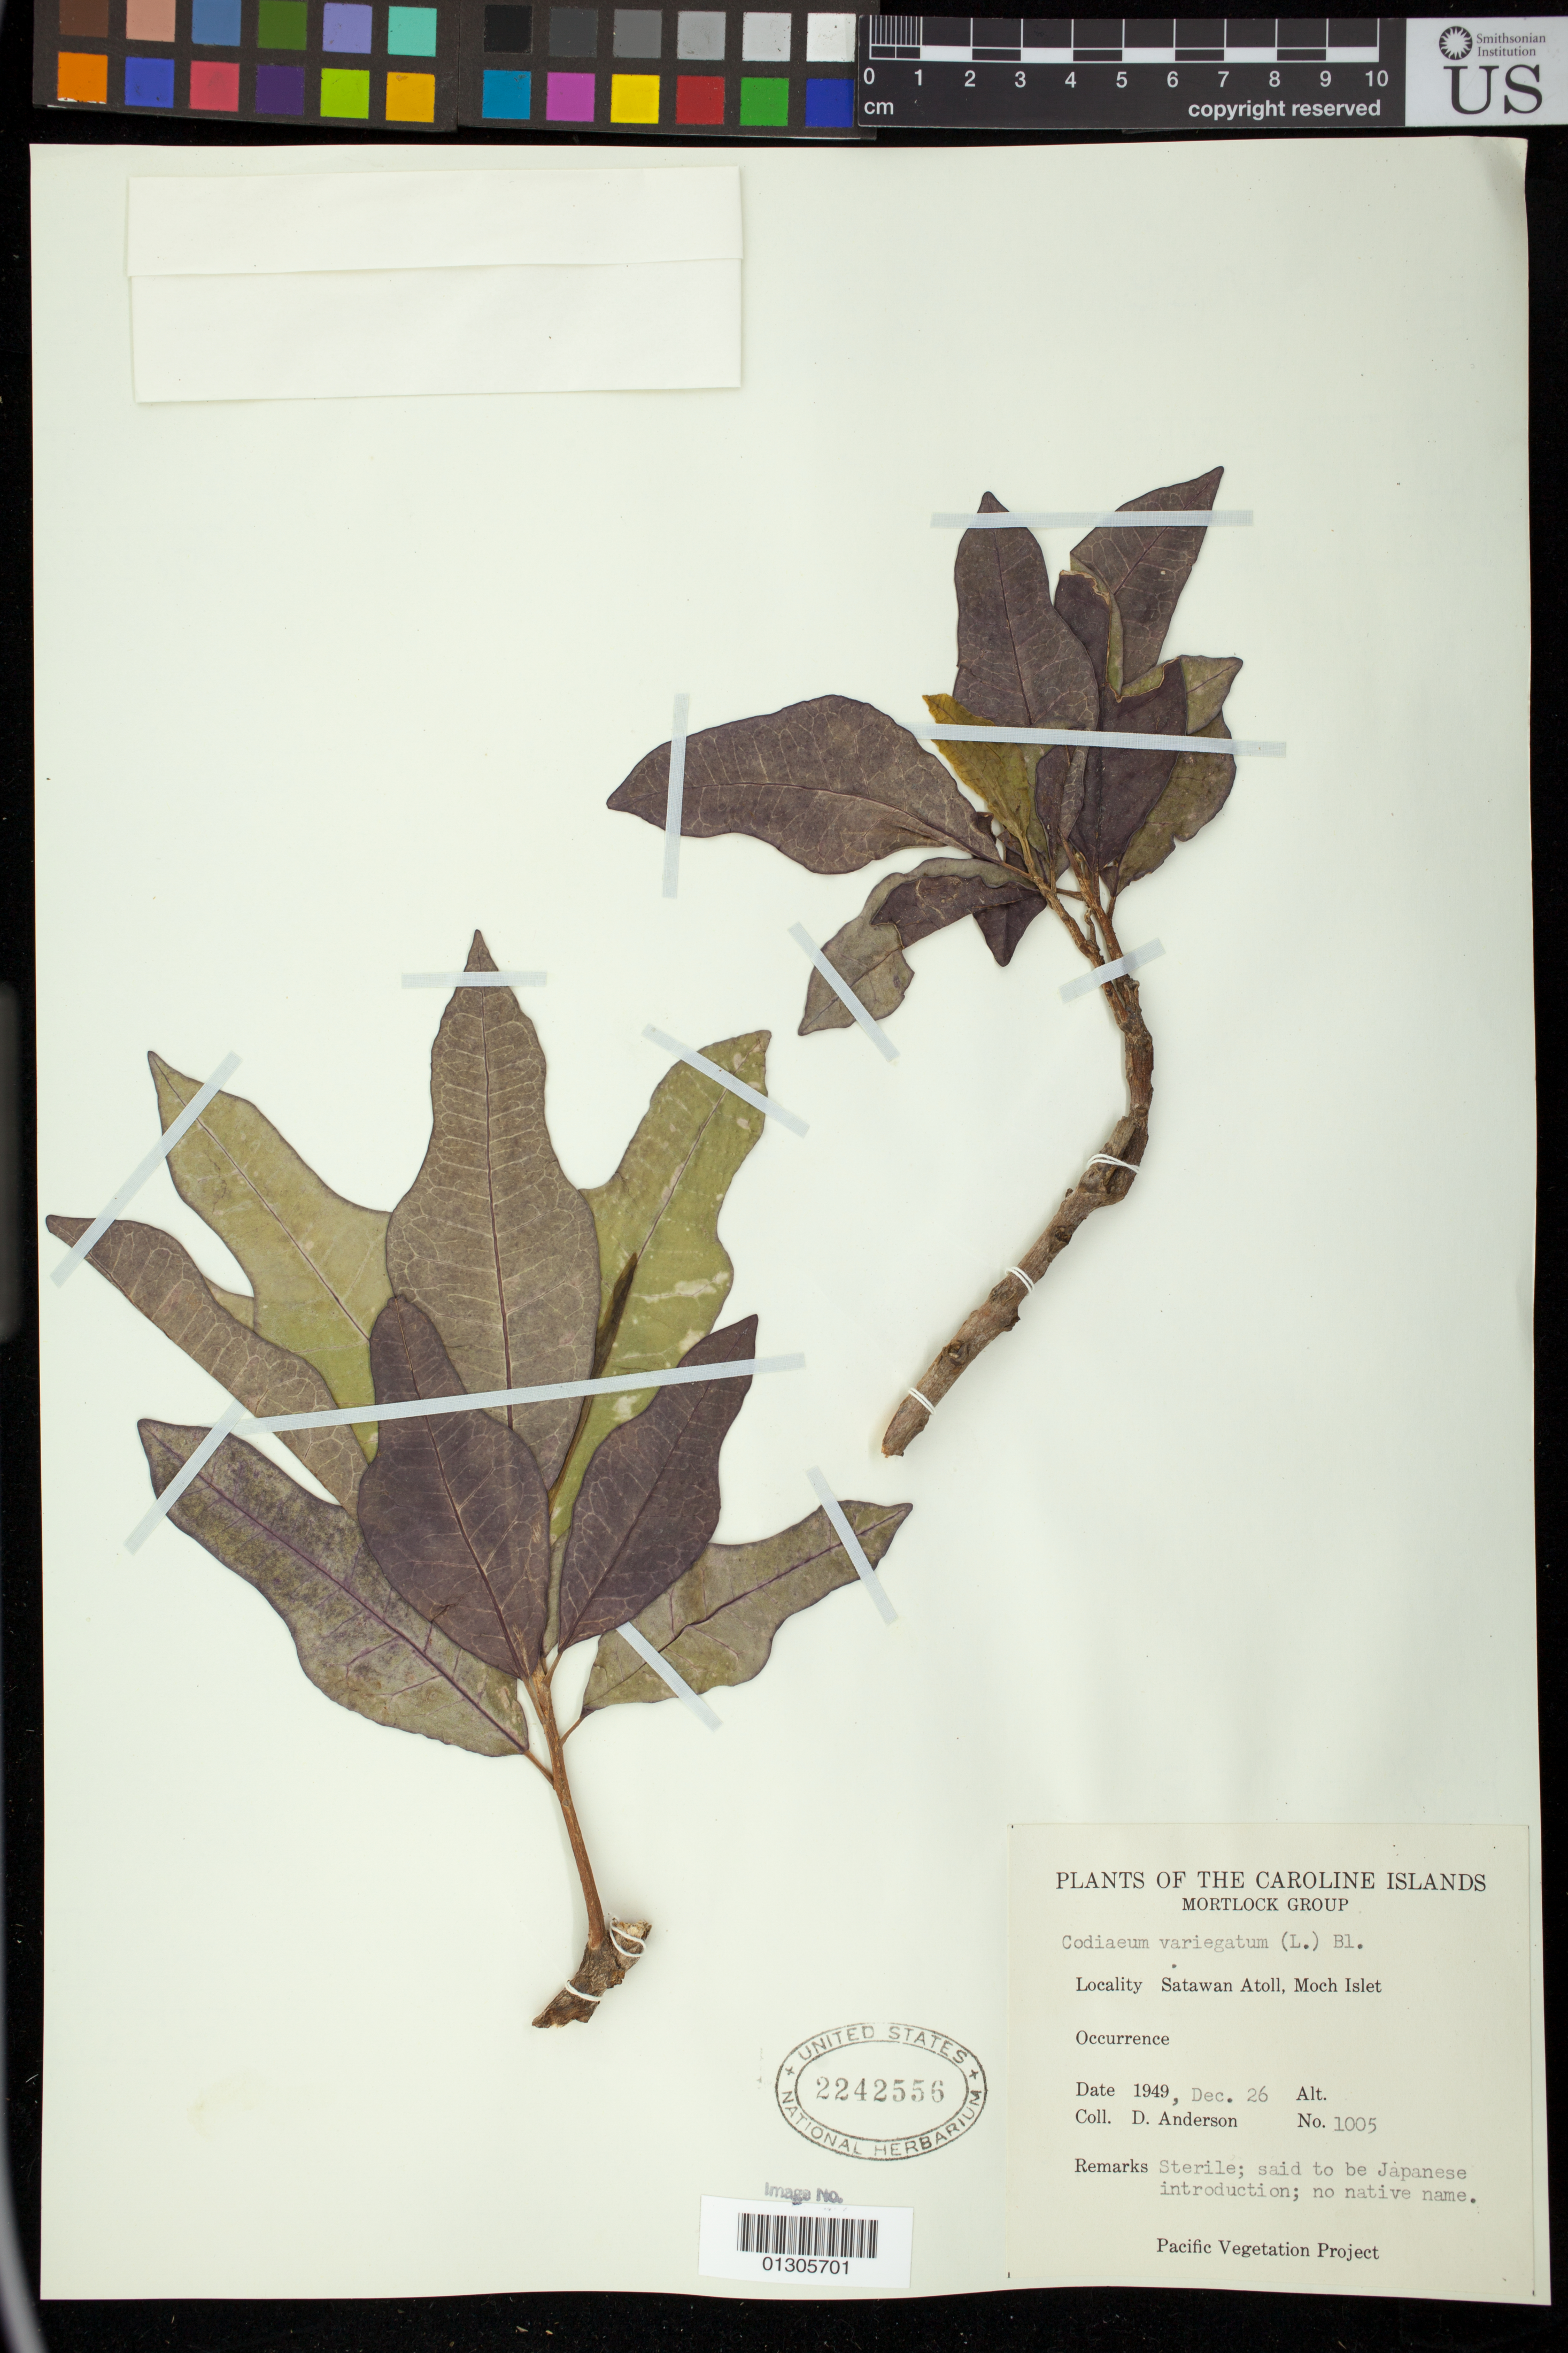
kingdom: Plantae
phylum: Tracheophyta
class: Magnoliopsida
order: Malpighiales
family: Euphorbiaceae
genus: Codiaeum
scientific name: Codiaeum variegatum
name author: (L.) Rumph. ex A. Juss.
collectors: D. Anderson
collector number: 1005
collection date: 1949-12-26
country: Micronesia, Federated States of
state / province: Truk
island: Satawan Atoll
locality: Satawan Atoll, Moch Islet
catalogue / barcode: US 2242556